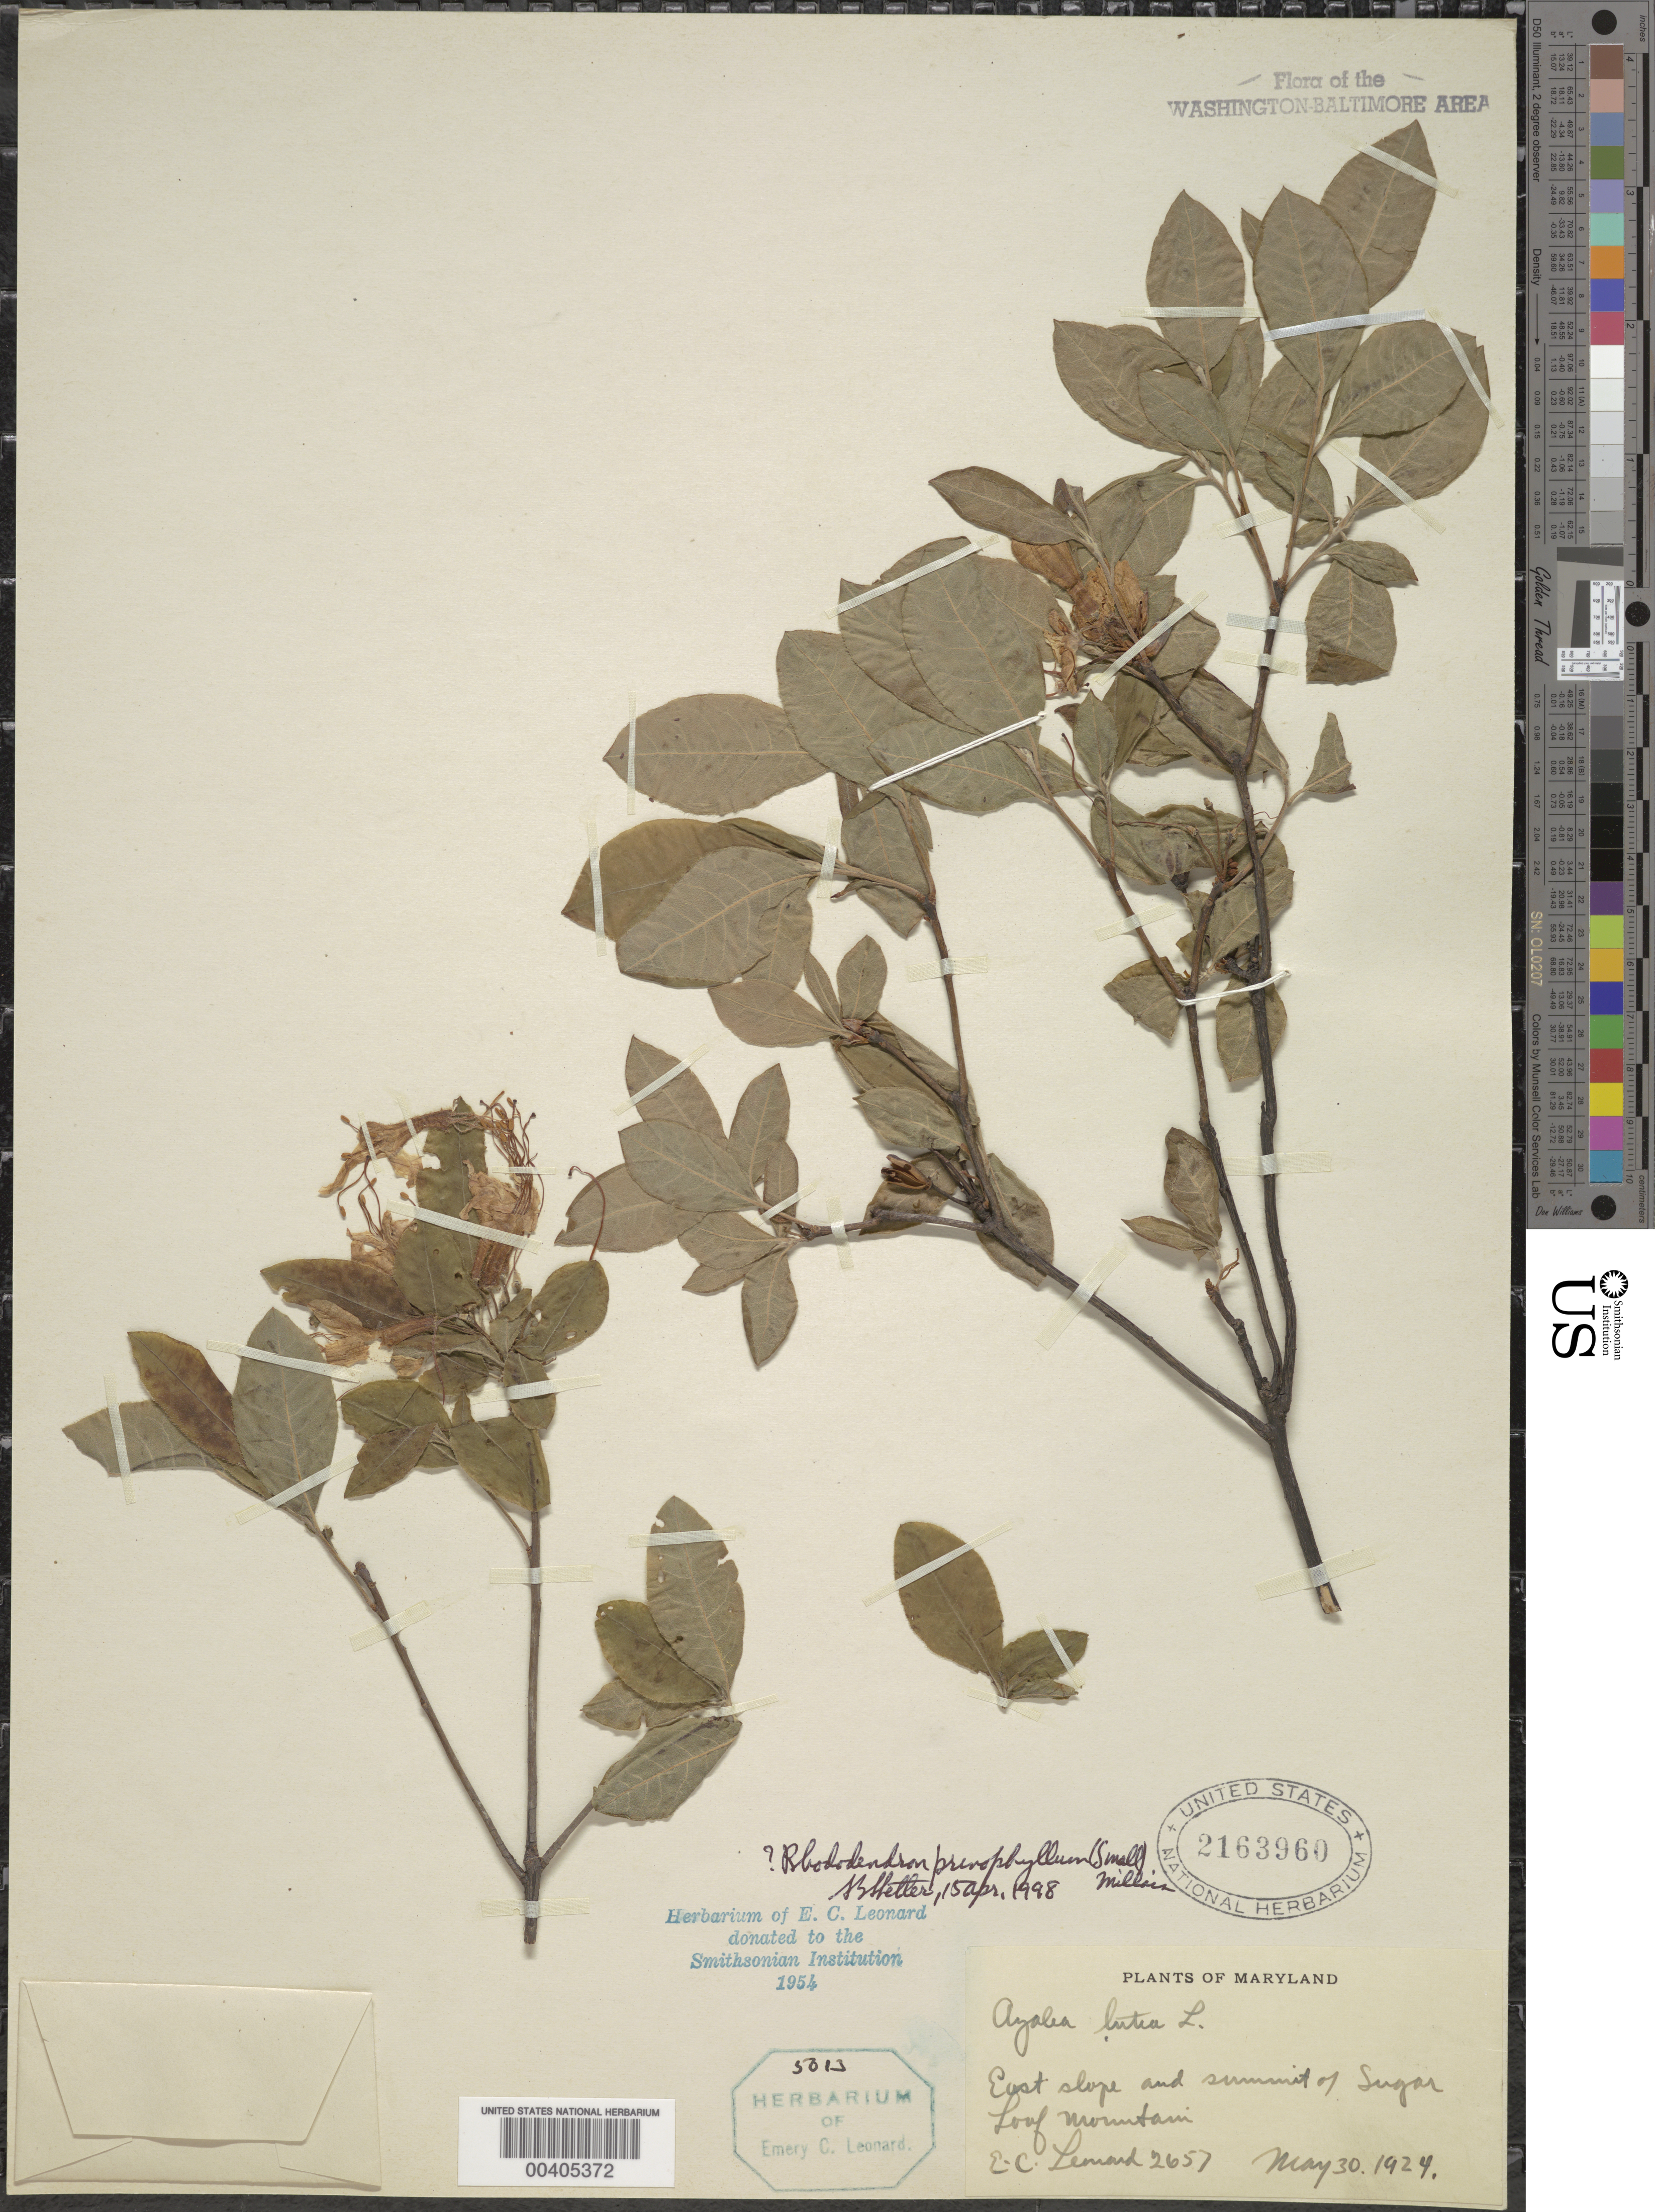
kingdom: Plantae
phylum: Tracheophyta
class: Magnoliopsida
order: Ericales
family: Ericaceae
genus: Rhododendron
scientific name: Rhododendron prinophyllum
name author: (Small) Millais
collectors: E. C. Leonard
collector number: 2657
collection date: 1924-05-30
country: United States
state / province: Maryland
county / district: Montgomery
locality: East slope and summit of Sugar Loaf Mountain.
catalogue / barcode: US 2163960